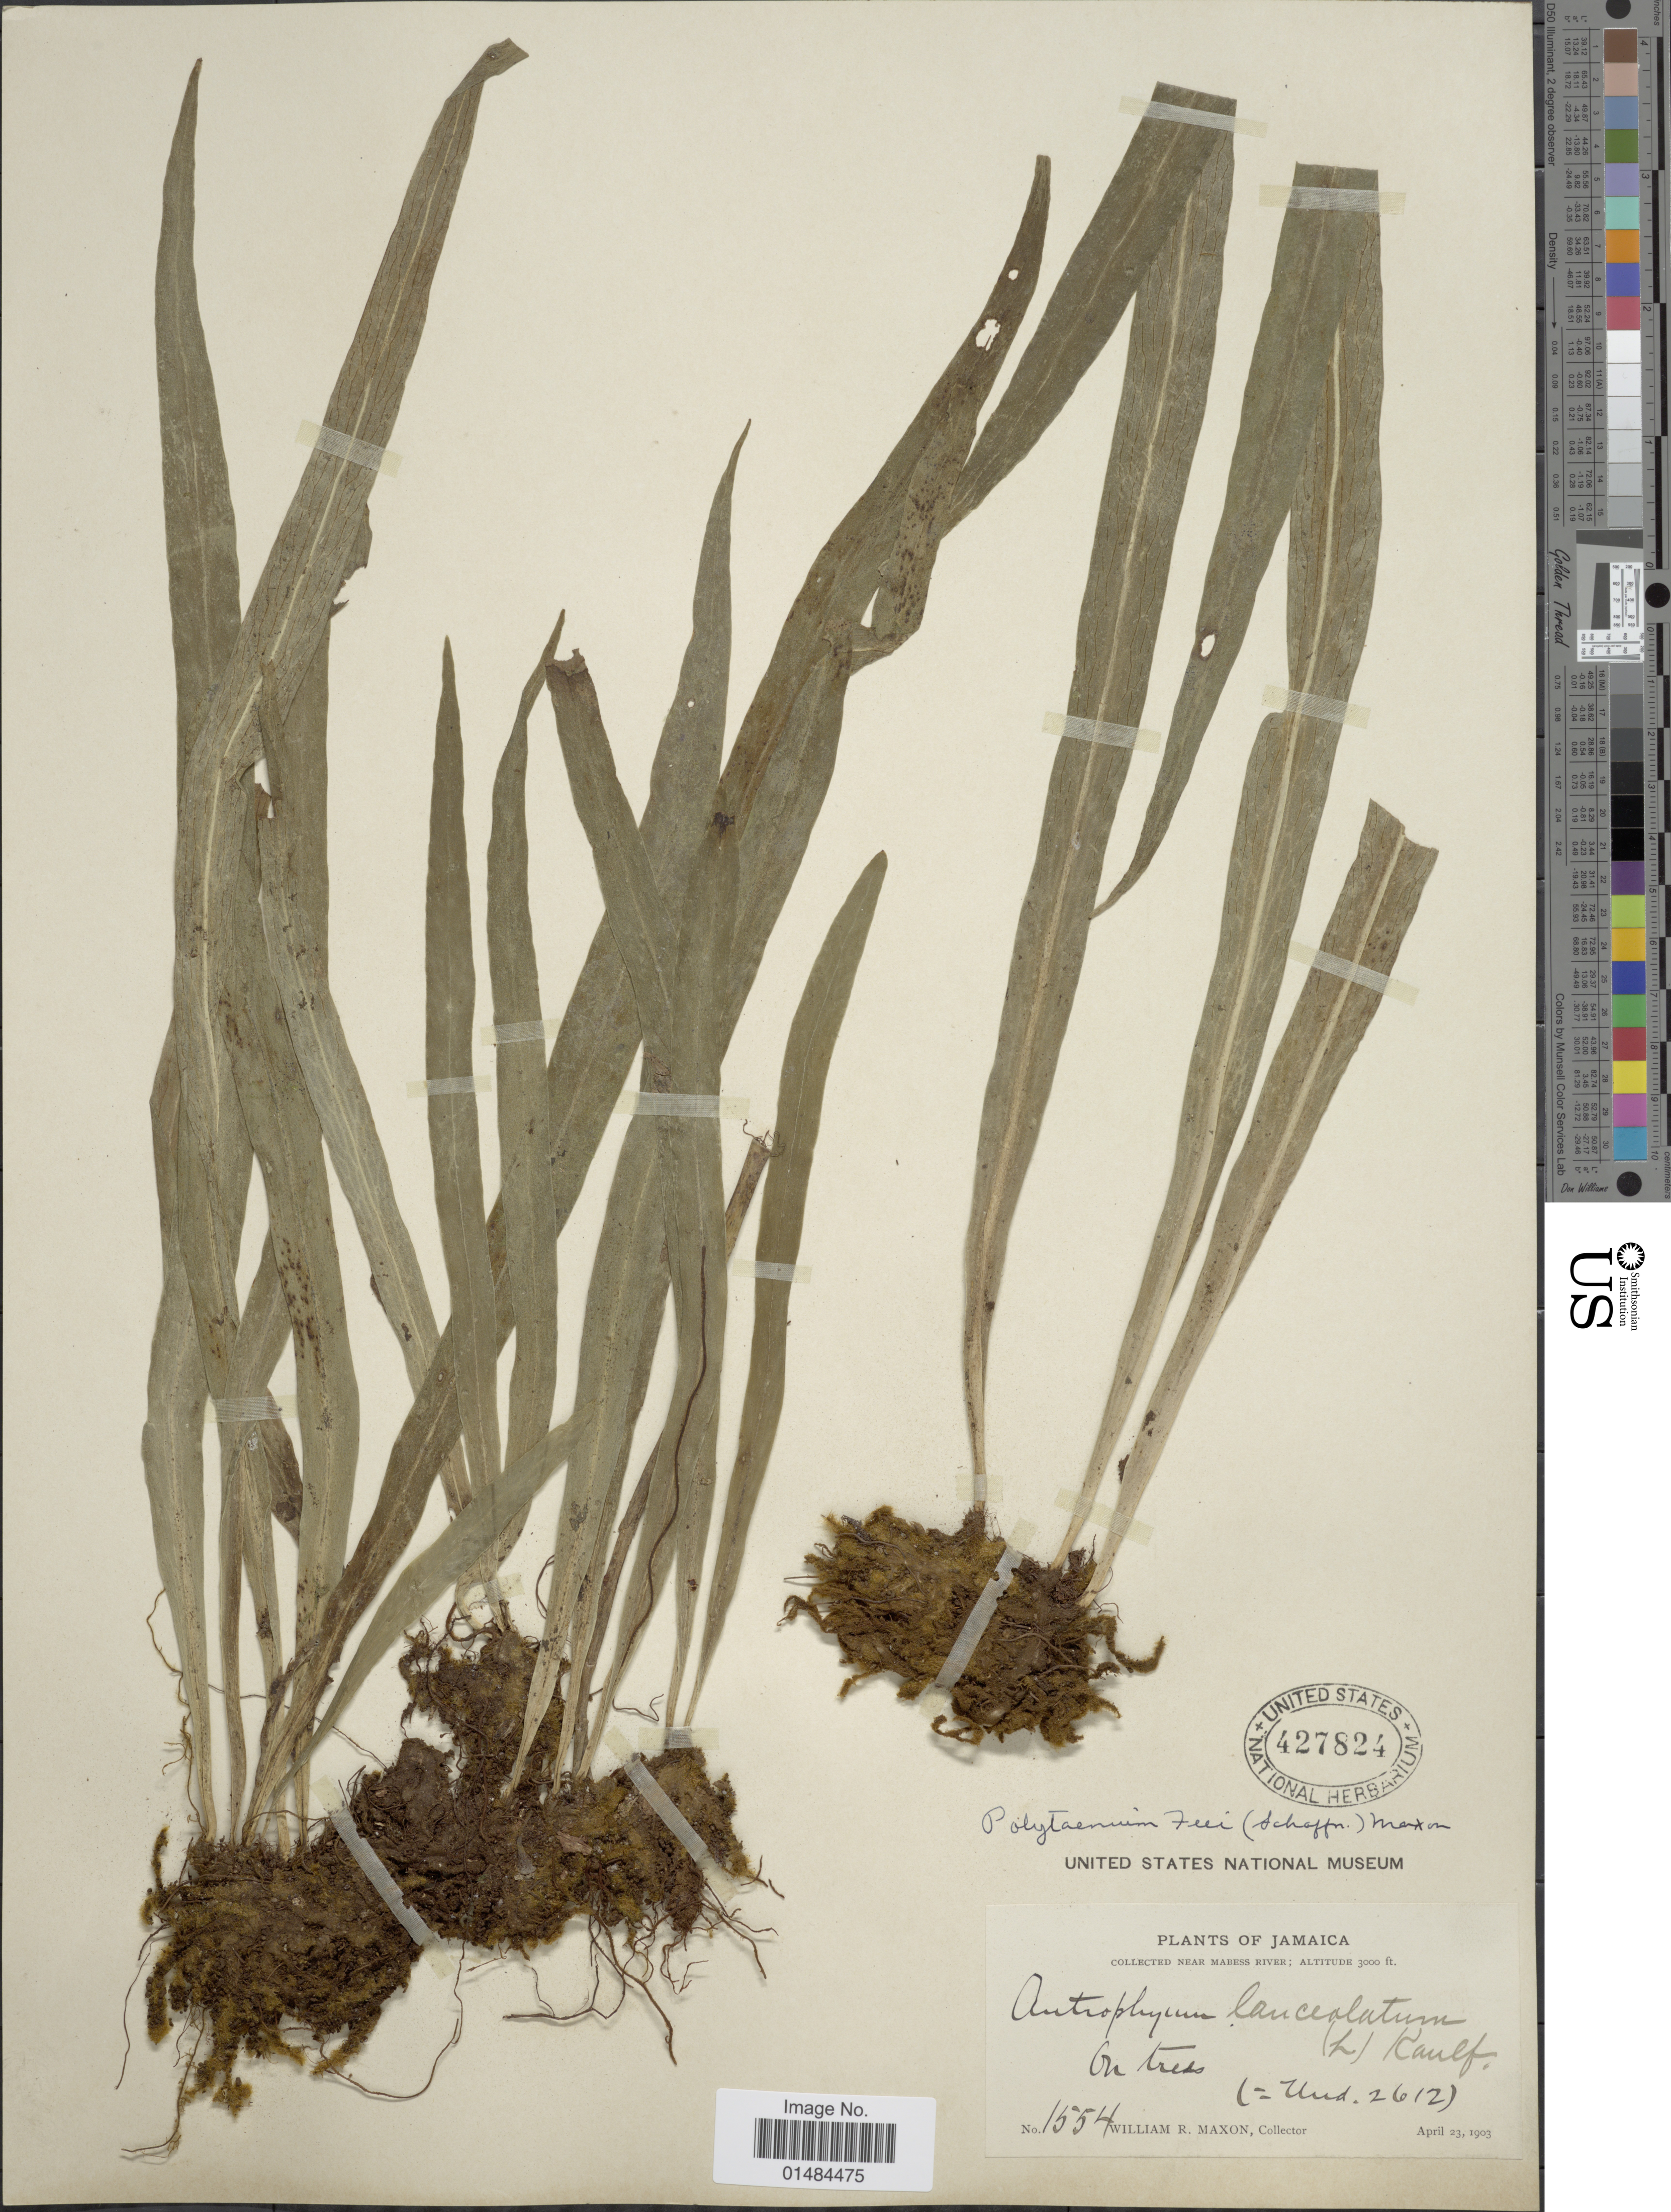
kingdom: Plantae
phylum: Tracheophyta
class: Polypodiopsida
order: Polypodiales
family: Pteridaceae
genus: Polytaenium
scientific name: Polytaenium lanceolatum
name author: (L.) Desv.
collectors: W. R. Maxon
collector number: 1554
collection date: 1903-04-23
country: Jamaica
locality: Jamaica, near Mabess River.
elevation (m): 914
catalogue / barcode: US 427824